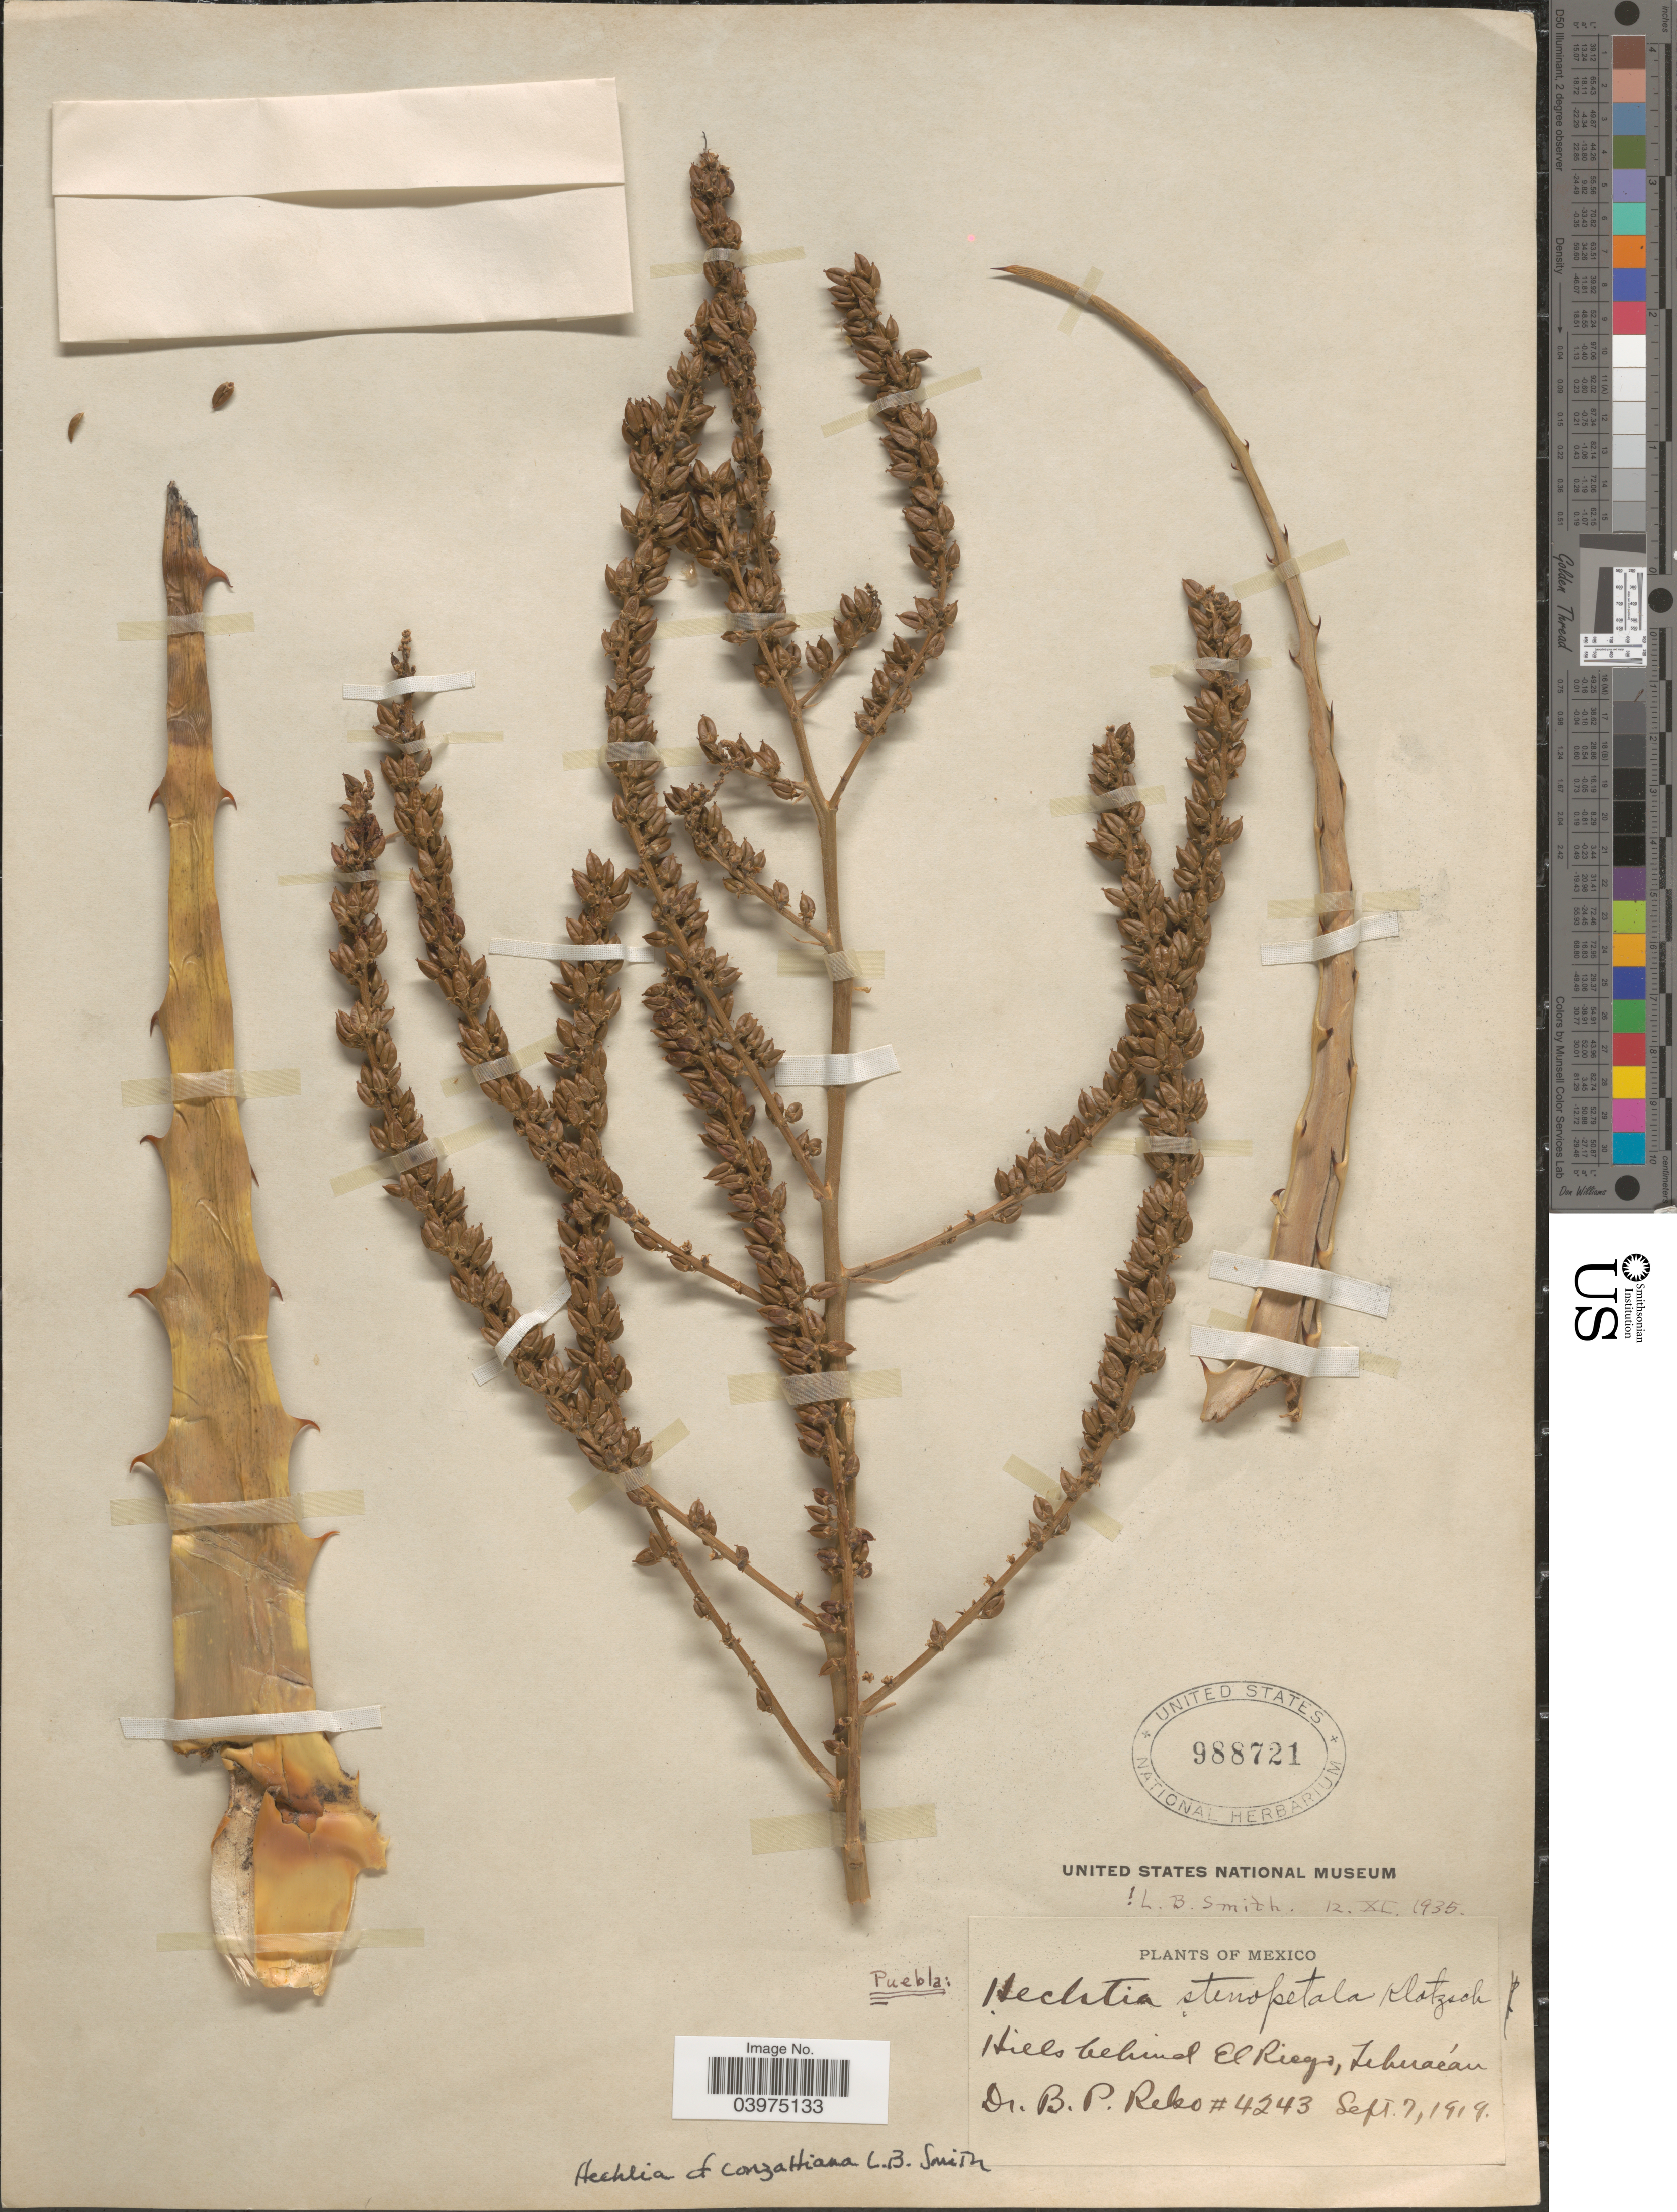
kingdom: Plantae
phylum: Tracheophyta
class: Liliopsida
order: Poales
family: Bromeliaceae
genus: Hechtia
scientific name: Hechtia conzattiana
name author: L.B. Sm.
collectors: B. P. Reko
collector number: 4243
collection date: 1919-09-07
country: Mexico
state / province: Puebla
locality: Hills behind El Riego, Tehuacán.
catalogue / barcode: US 988721